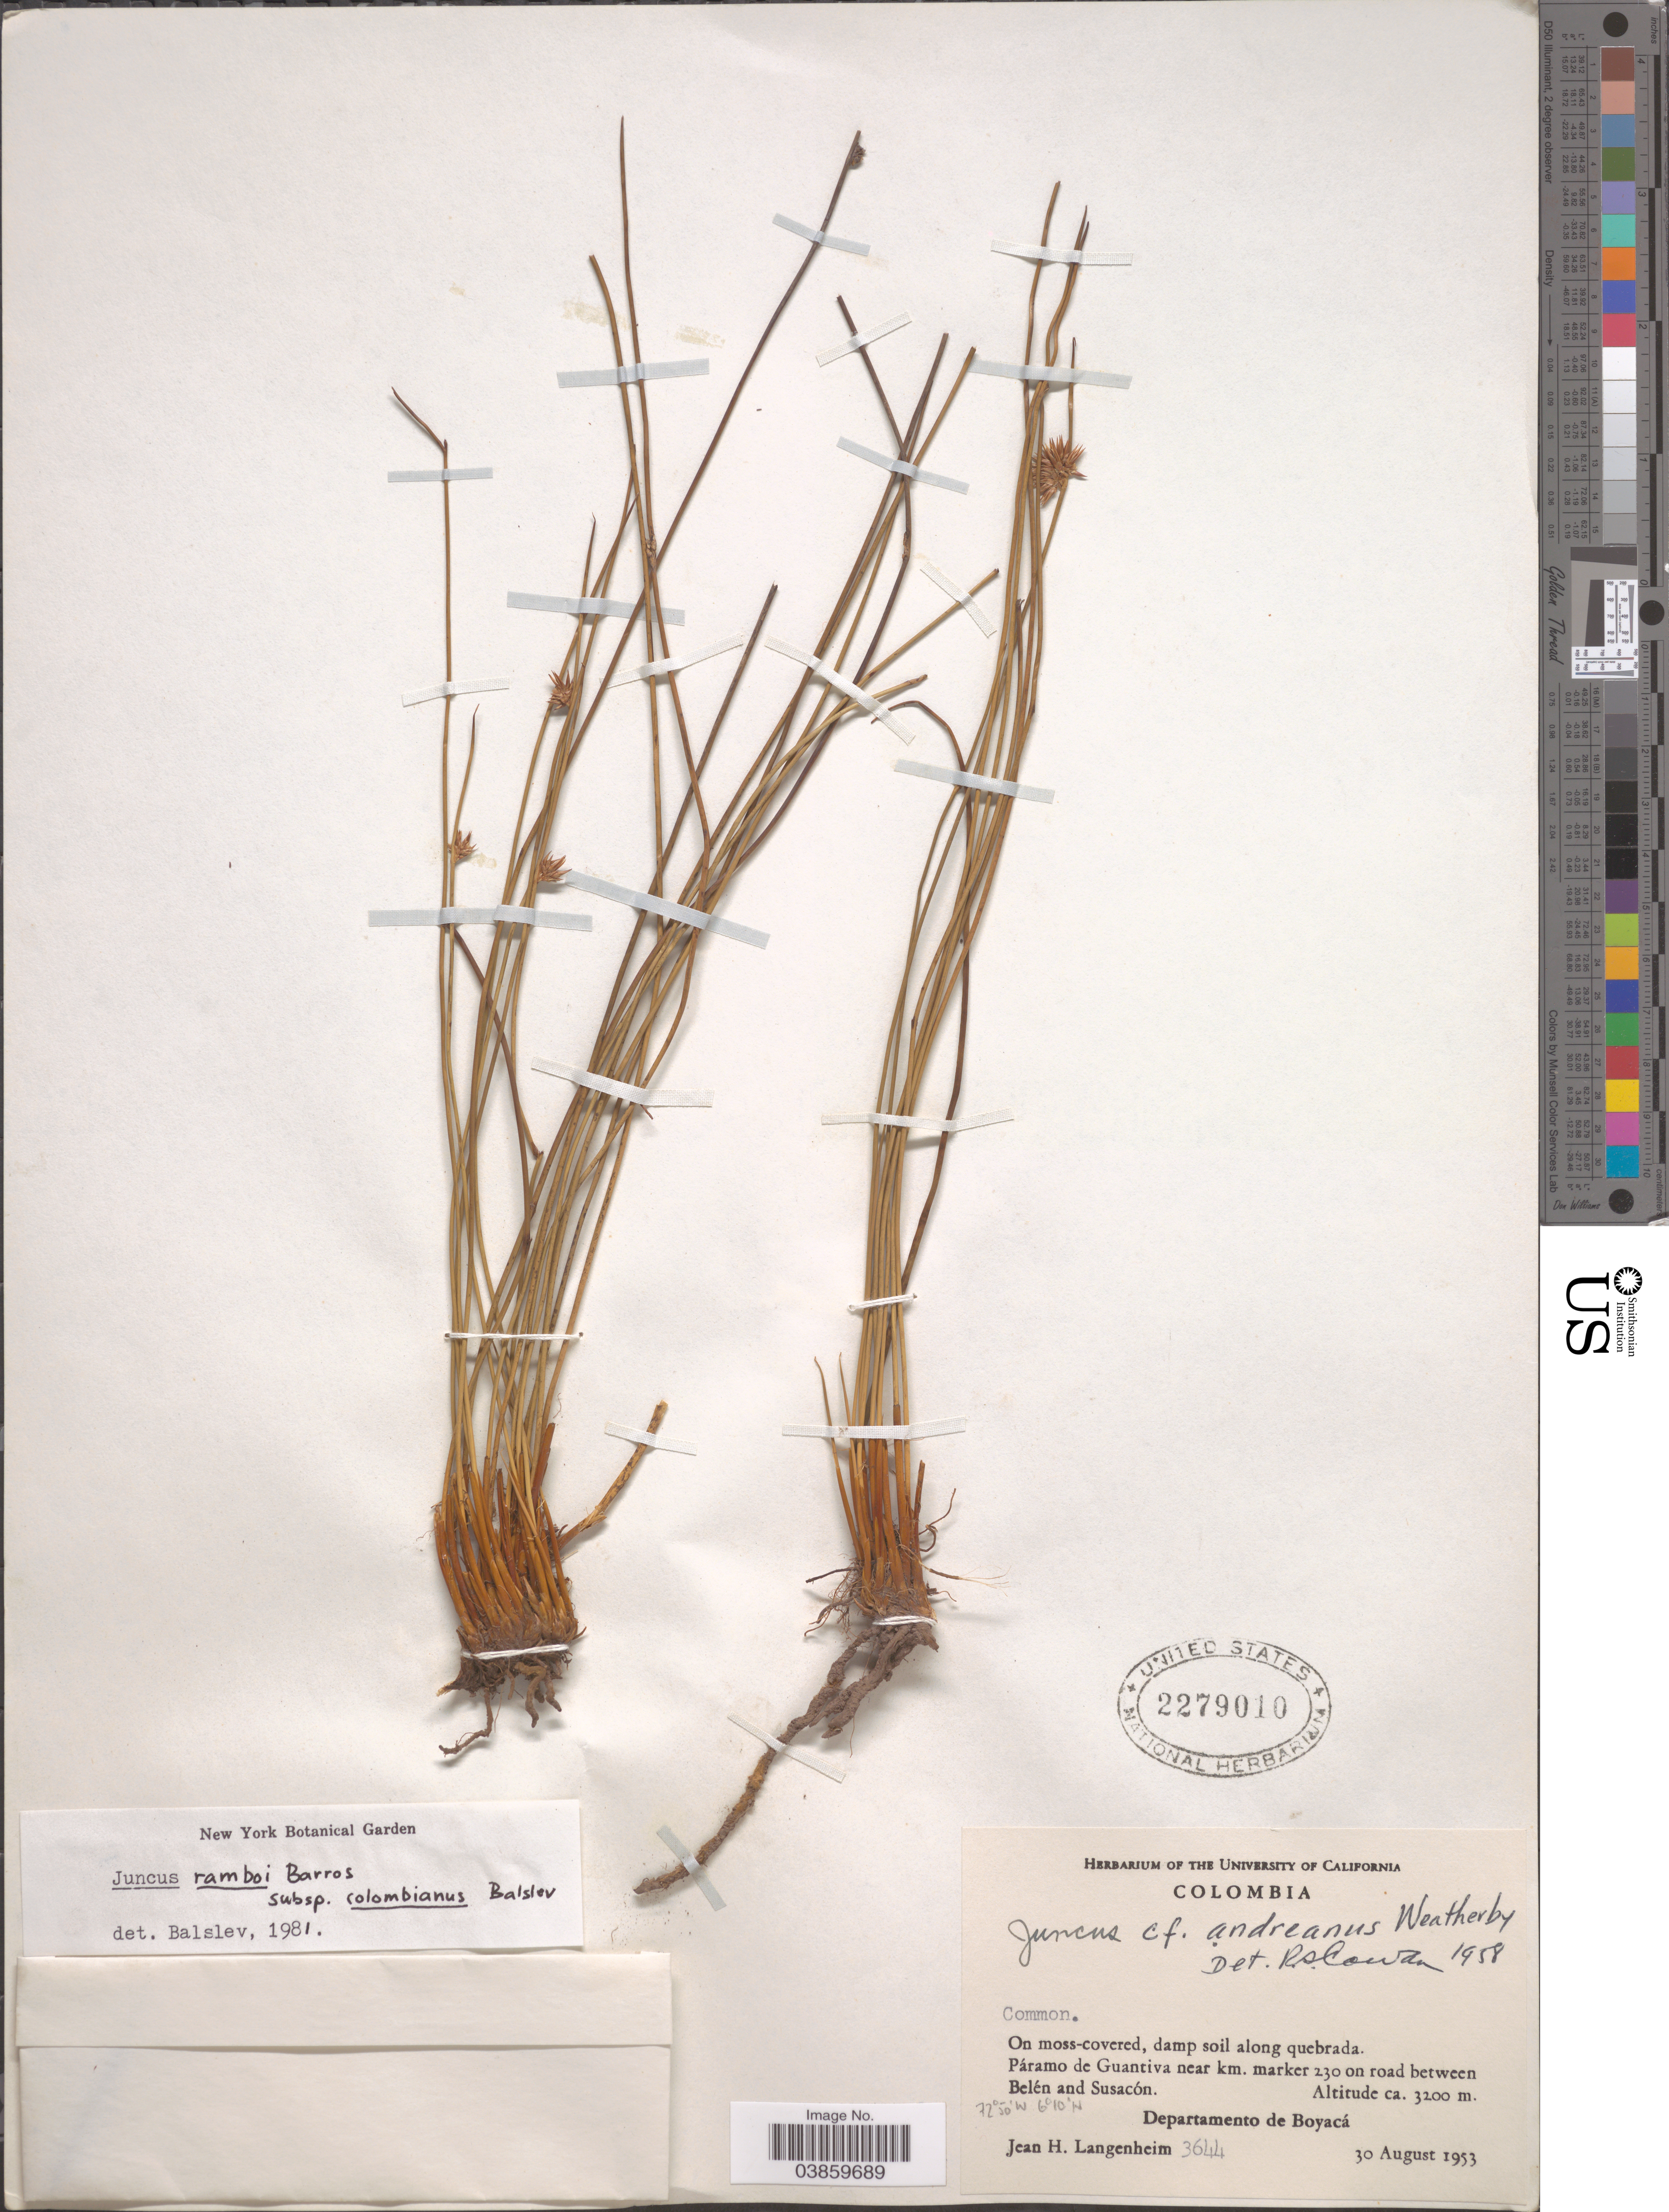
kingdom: Plantae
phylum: Tracheophyta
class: Liliopsida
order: Poales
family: Juncaceae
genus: Juncus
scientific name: Juncus ramboi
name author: Barros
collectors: J. H. Langenheim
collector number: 3644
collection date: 1953-08-30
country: Colombia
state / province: Boyacá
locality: Páramo de Guantiva near km. marker 230 on road between Belén and Susacón. Departamento de Boyacá.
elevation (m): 3200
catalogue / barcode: US 2279010